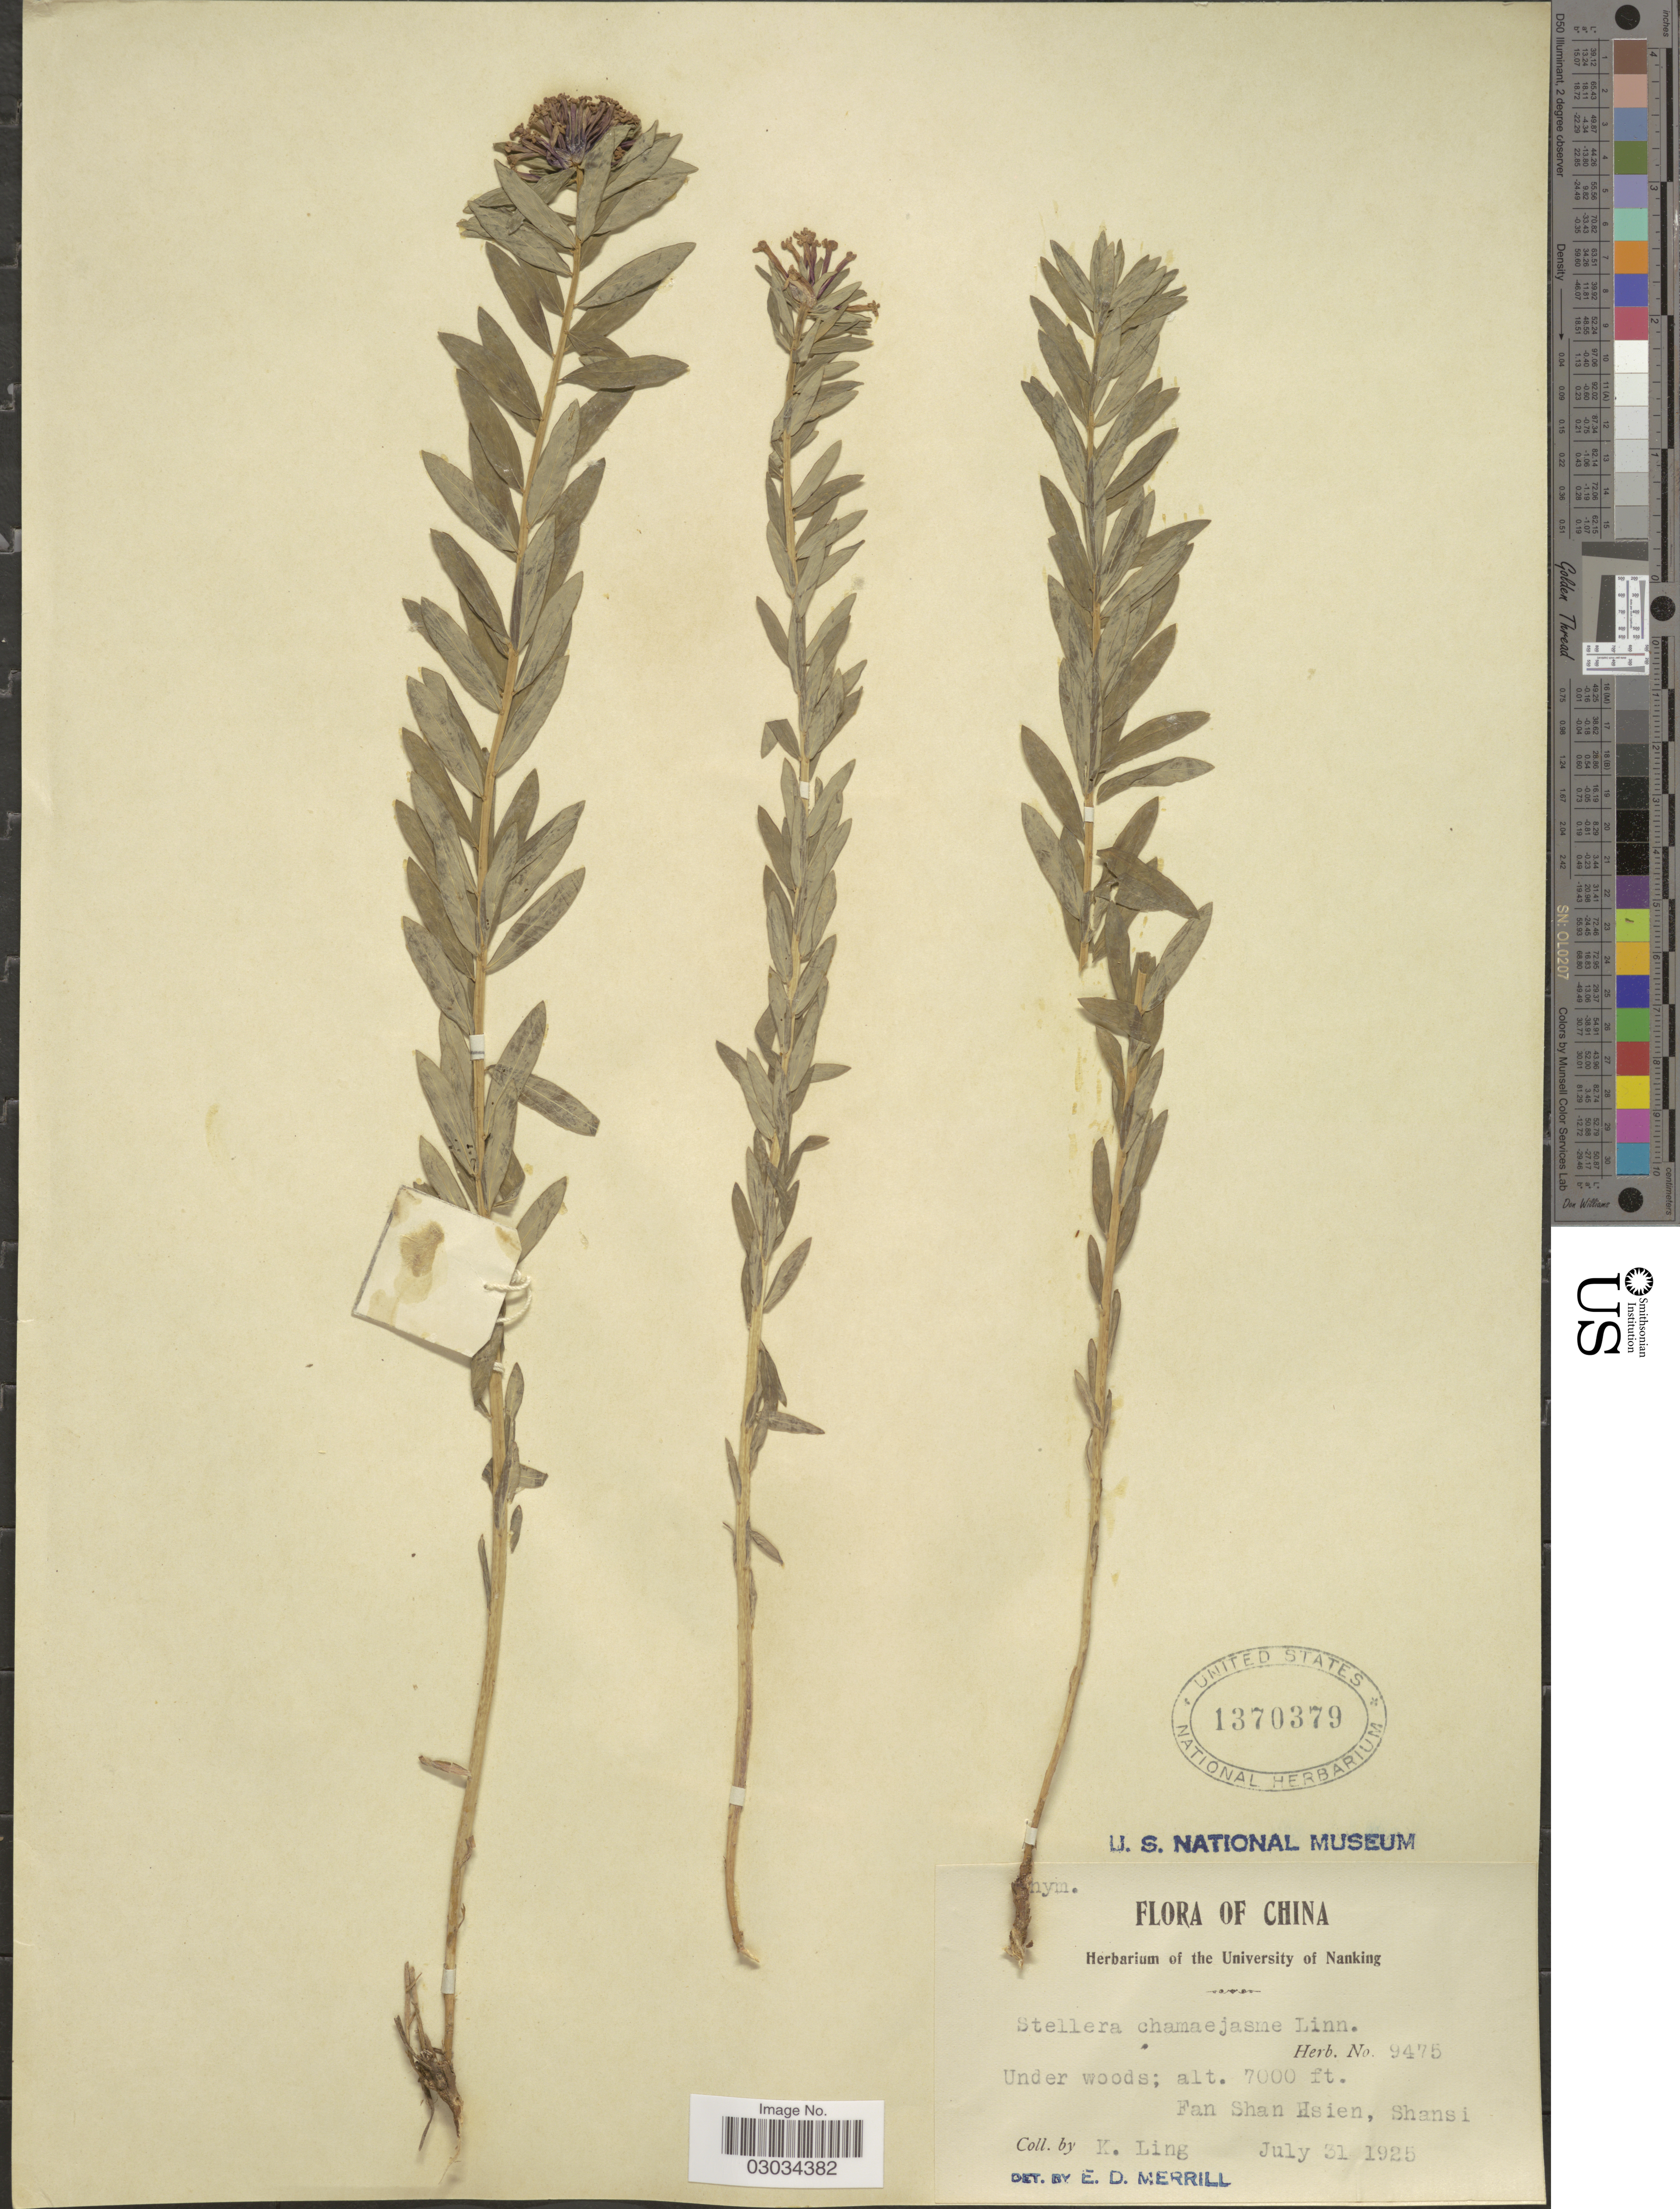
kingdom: Plantae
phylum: Tracheophyta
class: Magnoliopsida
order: Malvales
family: Thymelaeaceae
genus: Stellera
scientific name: Stellera chamaejasme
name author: L.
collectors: K. Ling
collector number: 9475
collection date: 1925-07-31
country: China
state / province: Shanxi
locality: Fan Shan Hsien, Shansi.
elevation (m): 2134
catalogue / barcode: US 1370379